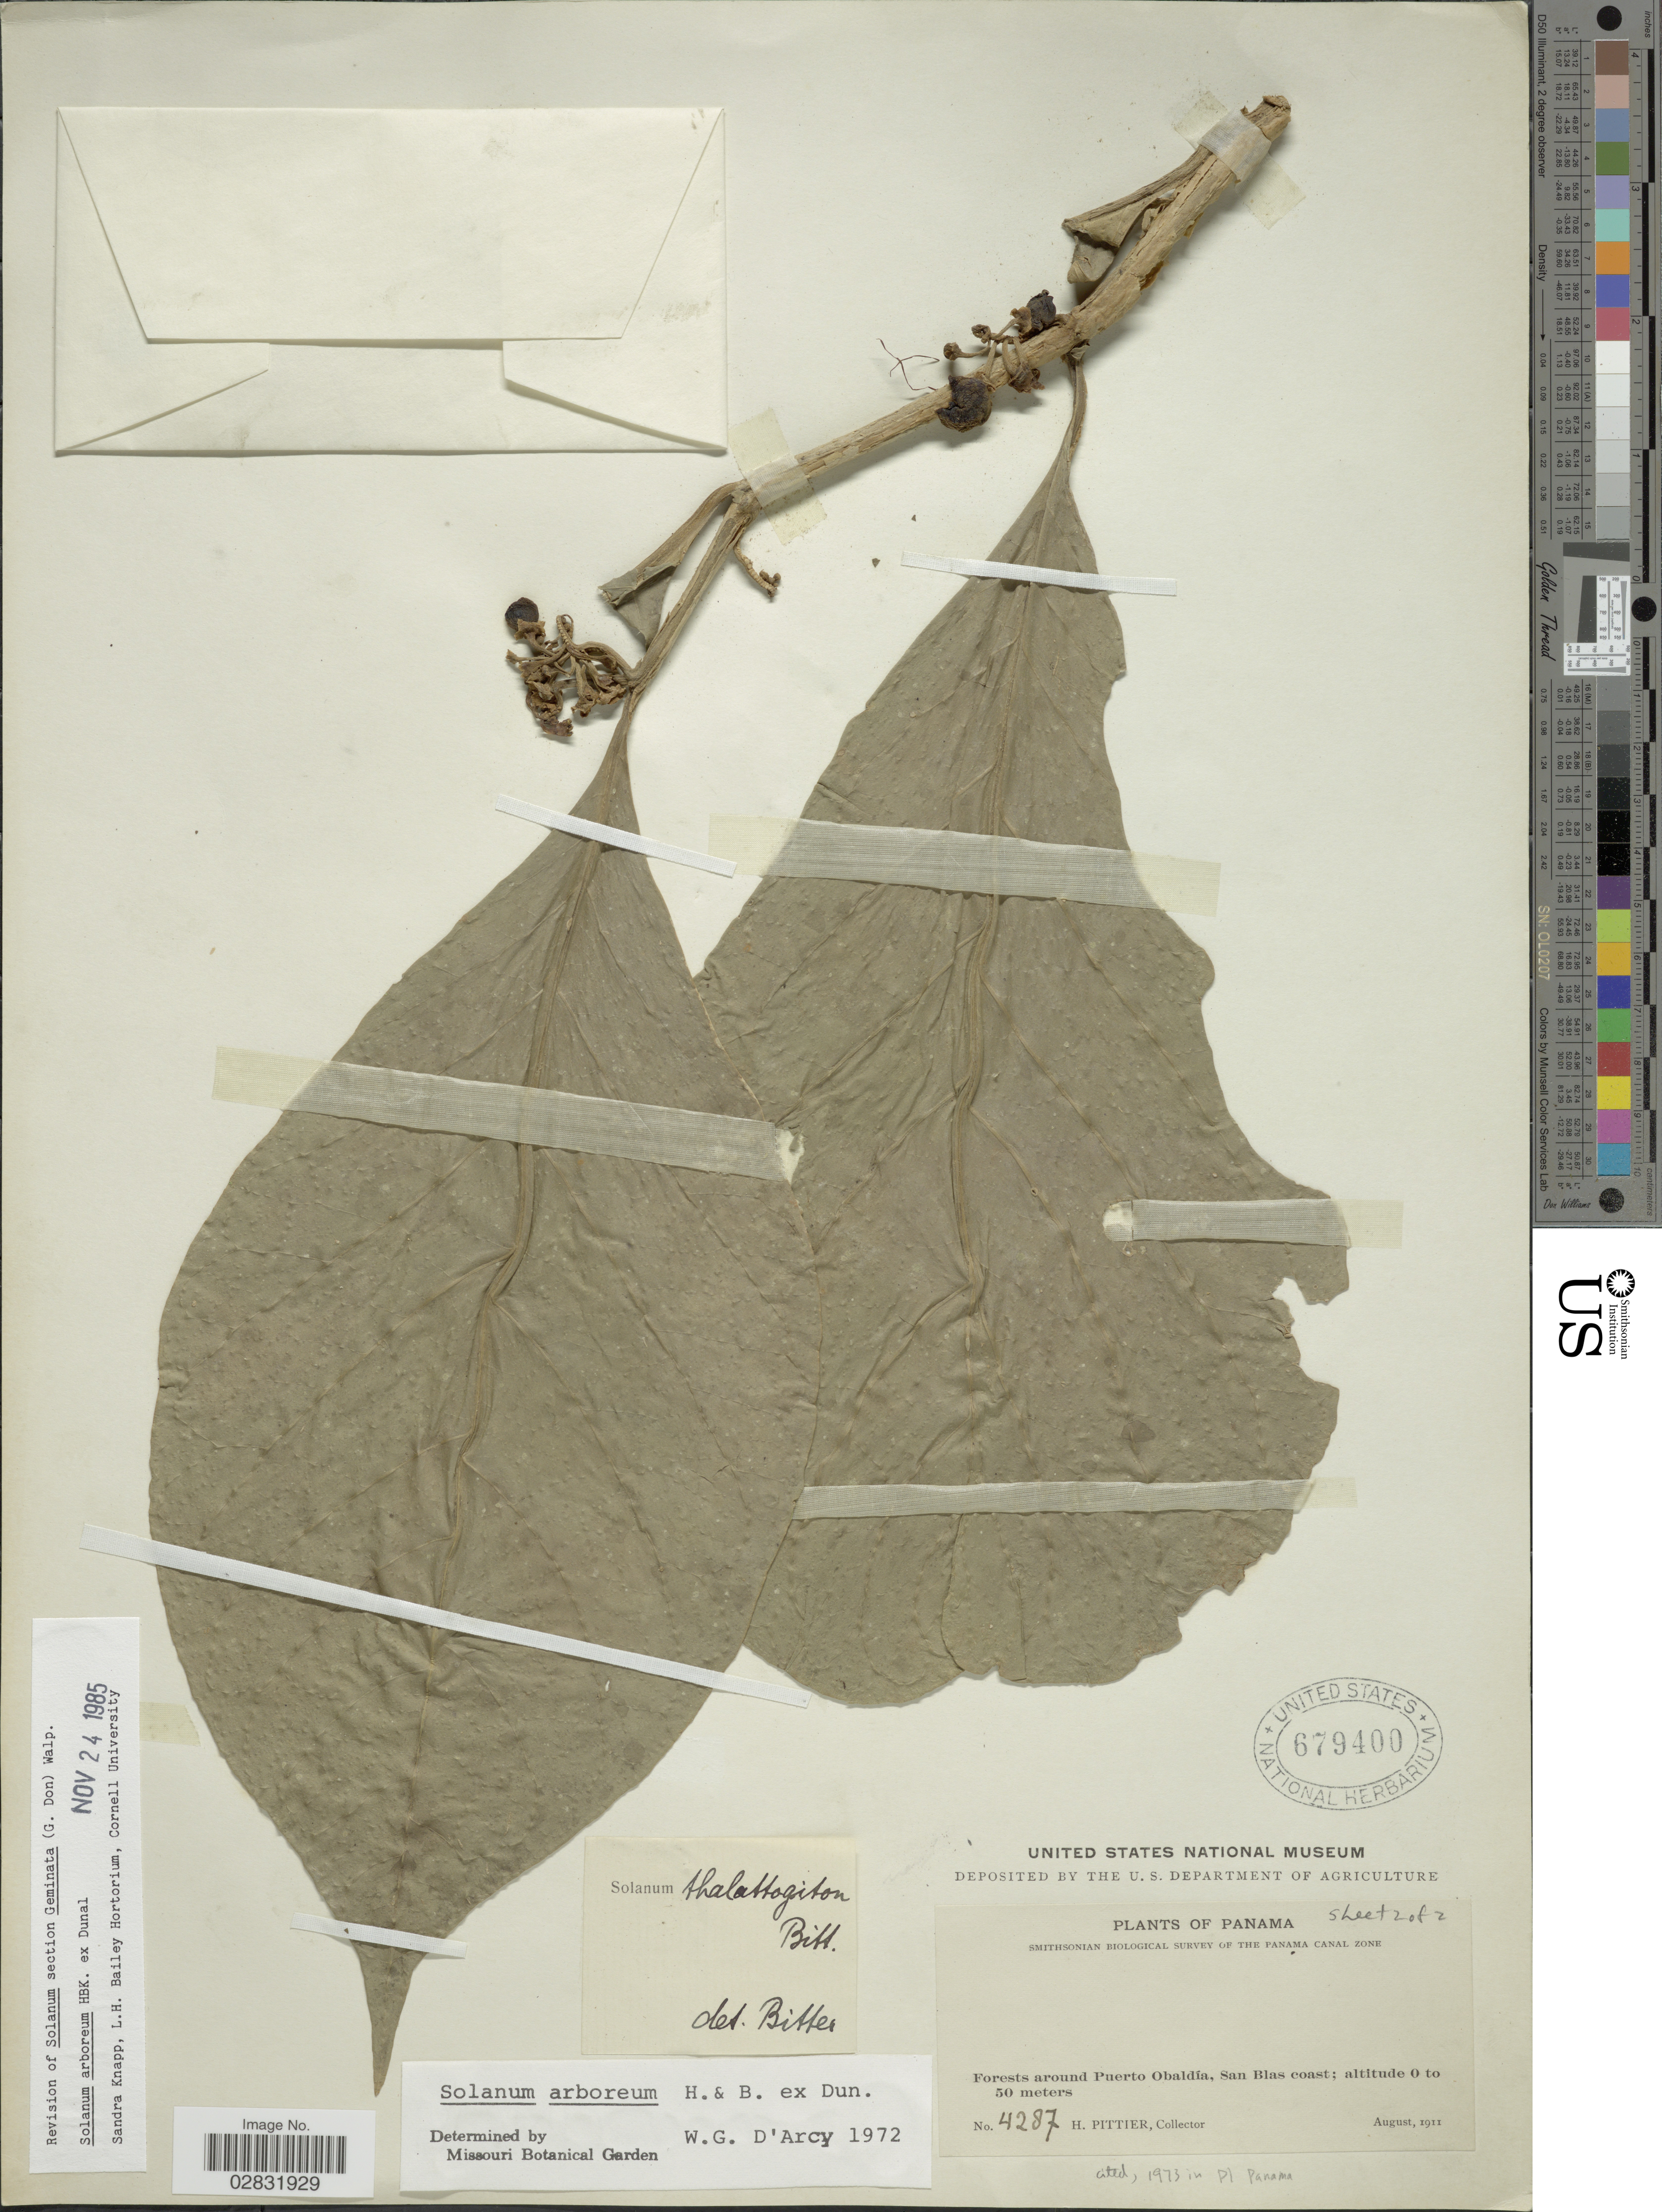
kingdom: Plantae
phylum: Tracheophyta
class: Magnoliopsida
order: Solanales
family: Solanaceae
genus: Solanum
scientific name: Solanum arboreum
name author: Dunal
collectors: H. F. Pittier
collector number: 4287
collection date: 1911-08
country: Panama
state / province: Kuna Yala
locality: Forests around Puerto Obaldía, San Blas coast.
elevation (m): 0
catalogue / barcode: US 679400